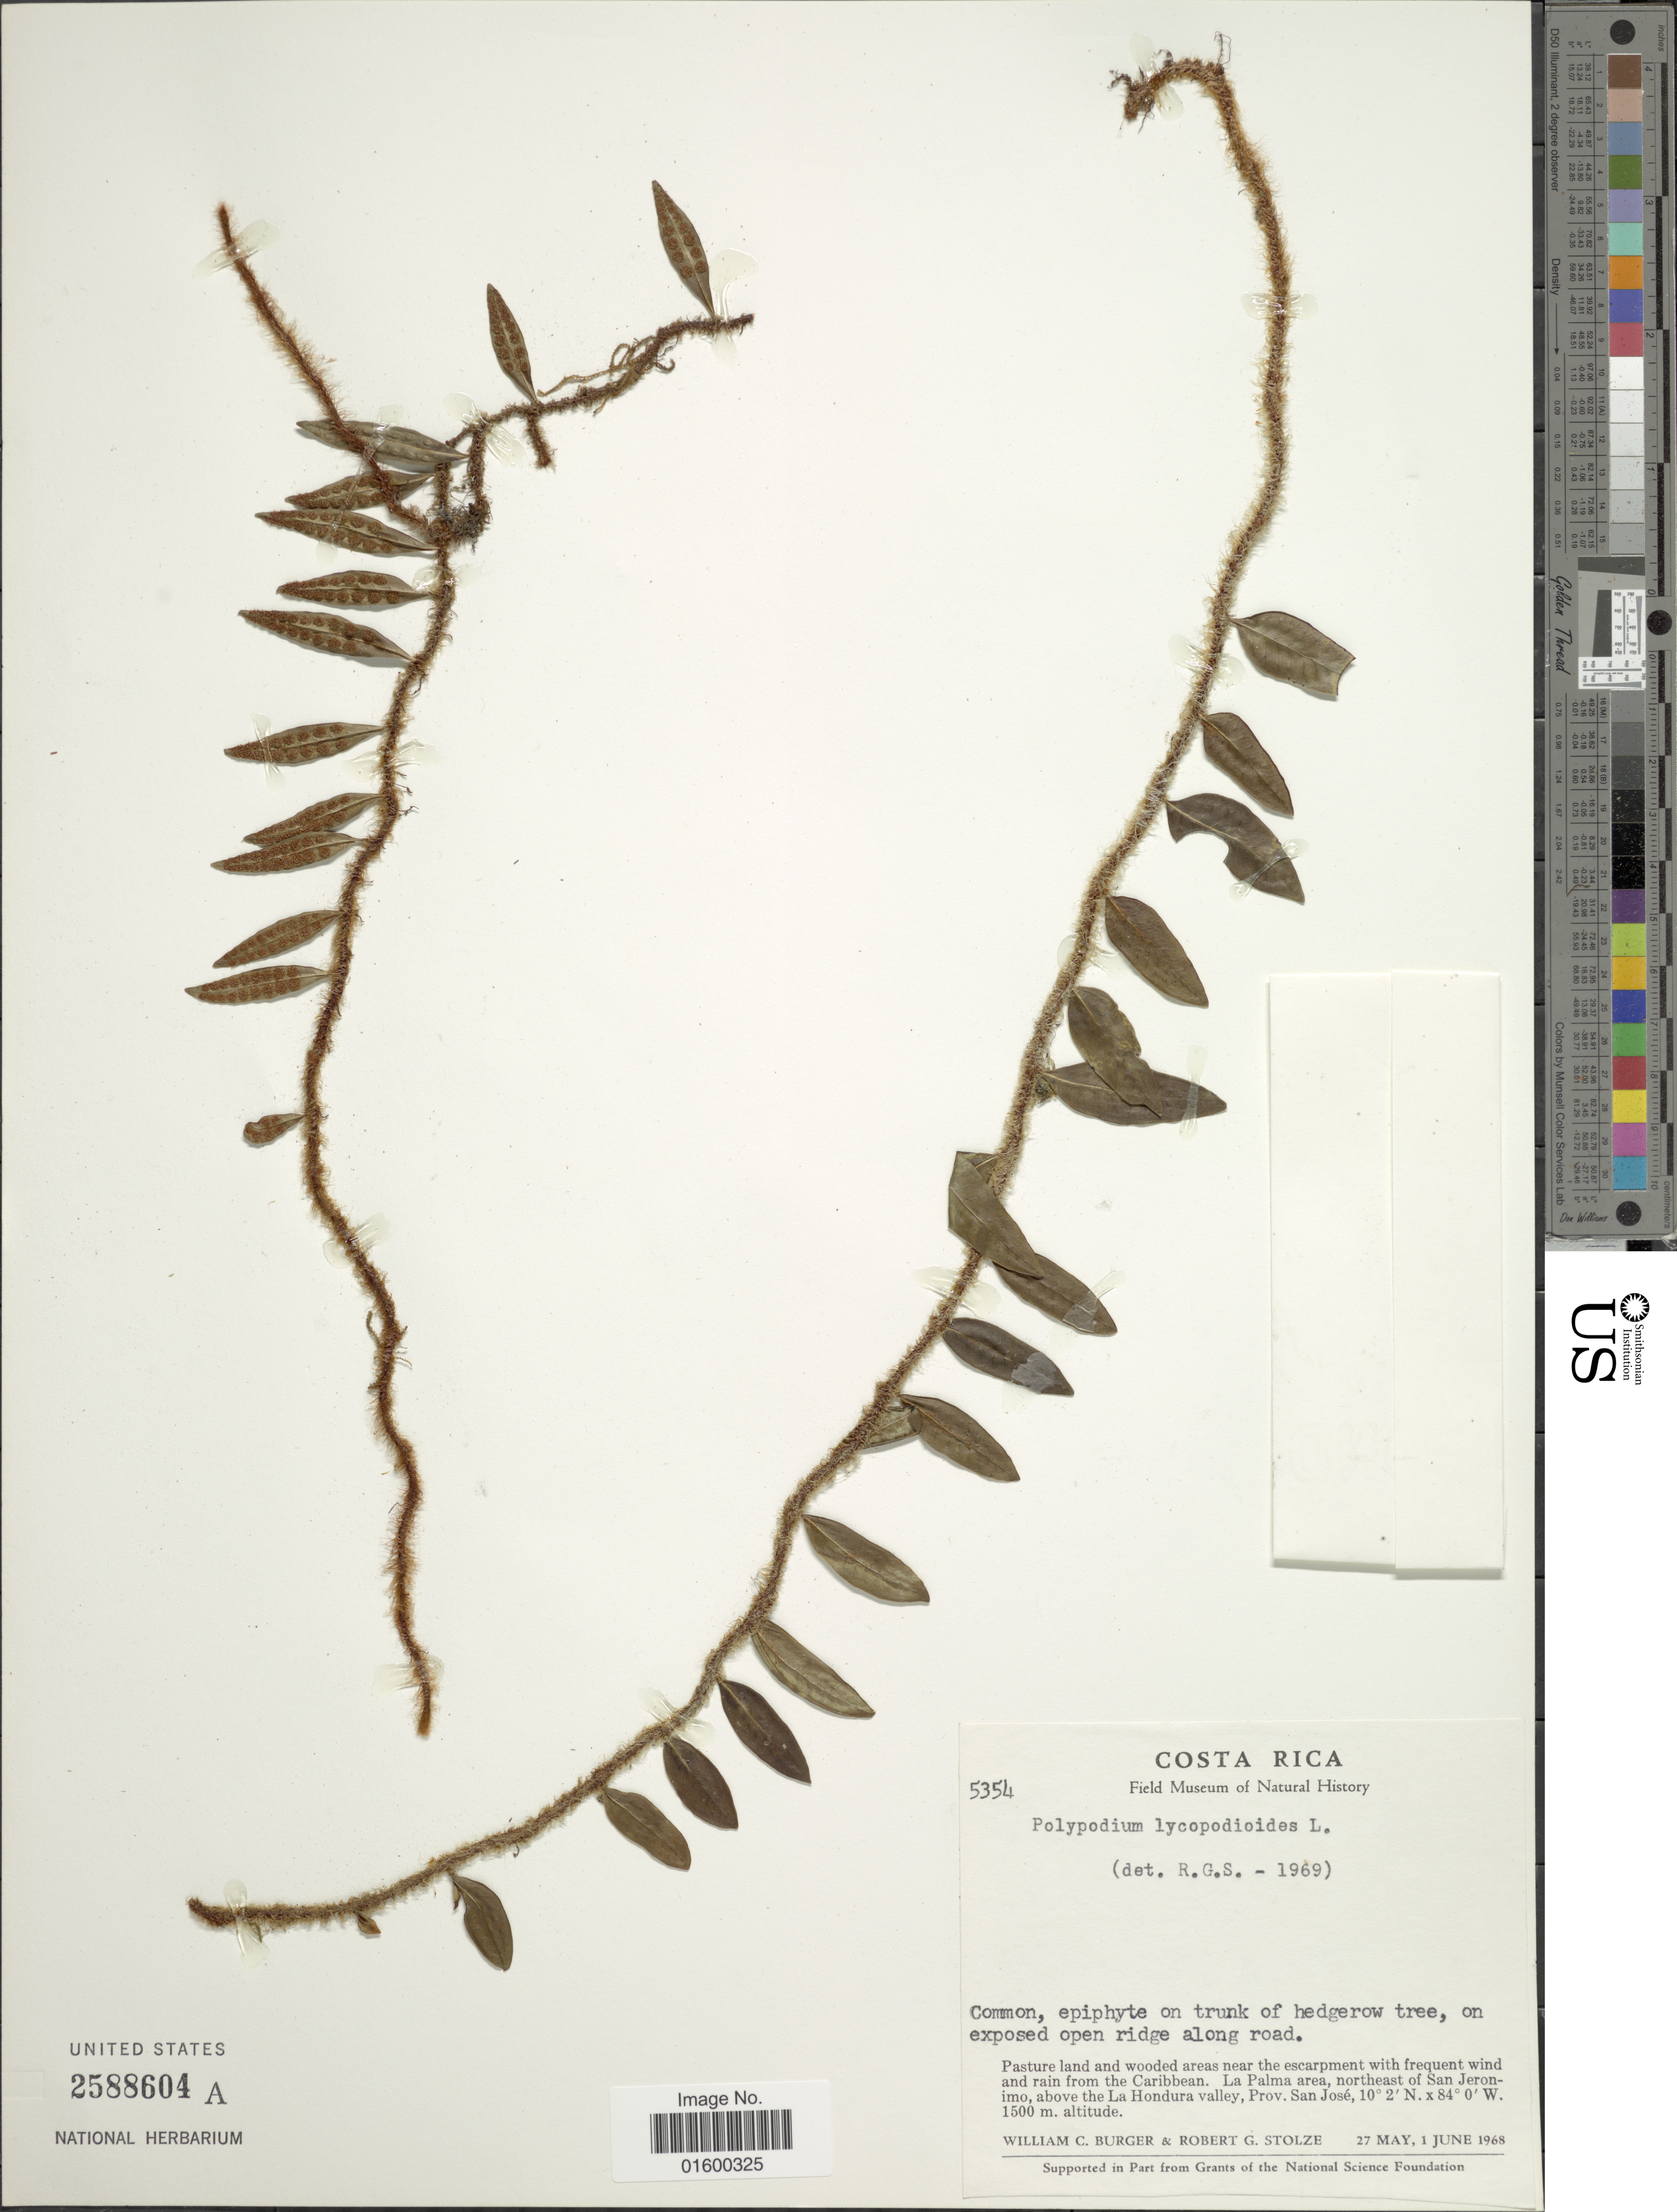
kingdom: Plantae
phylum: Tracheophyta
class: Polypodiopsida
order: Polypodiales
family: Polypodiaceae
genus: Microgramma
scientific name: Microgramma lycopodioides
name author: (L.) Copel.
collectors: W. Burger & R. G. Stolze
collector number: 5354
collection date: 1968-05-27/1968-06-01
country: Costa Rica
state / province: San José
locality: La Palma area, northeast of San Jeronimo, above the La Hondura valley, Prov. San Jose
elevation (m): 1500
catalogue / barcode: US 2588604A